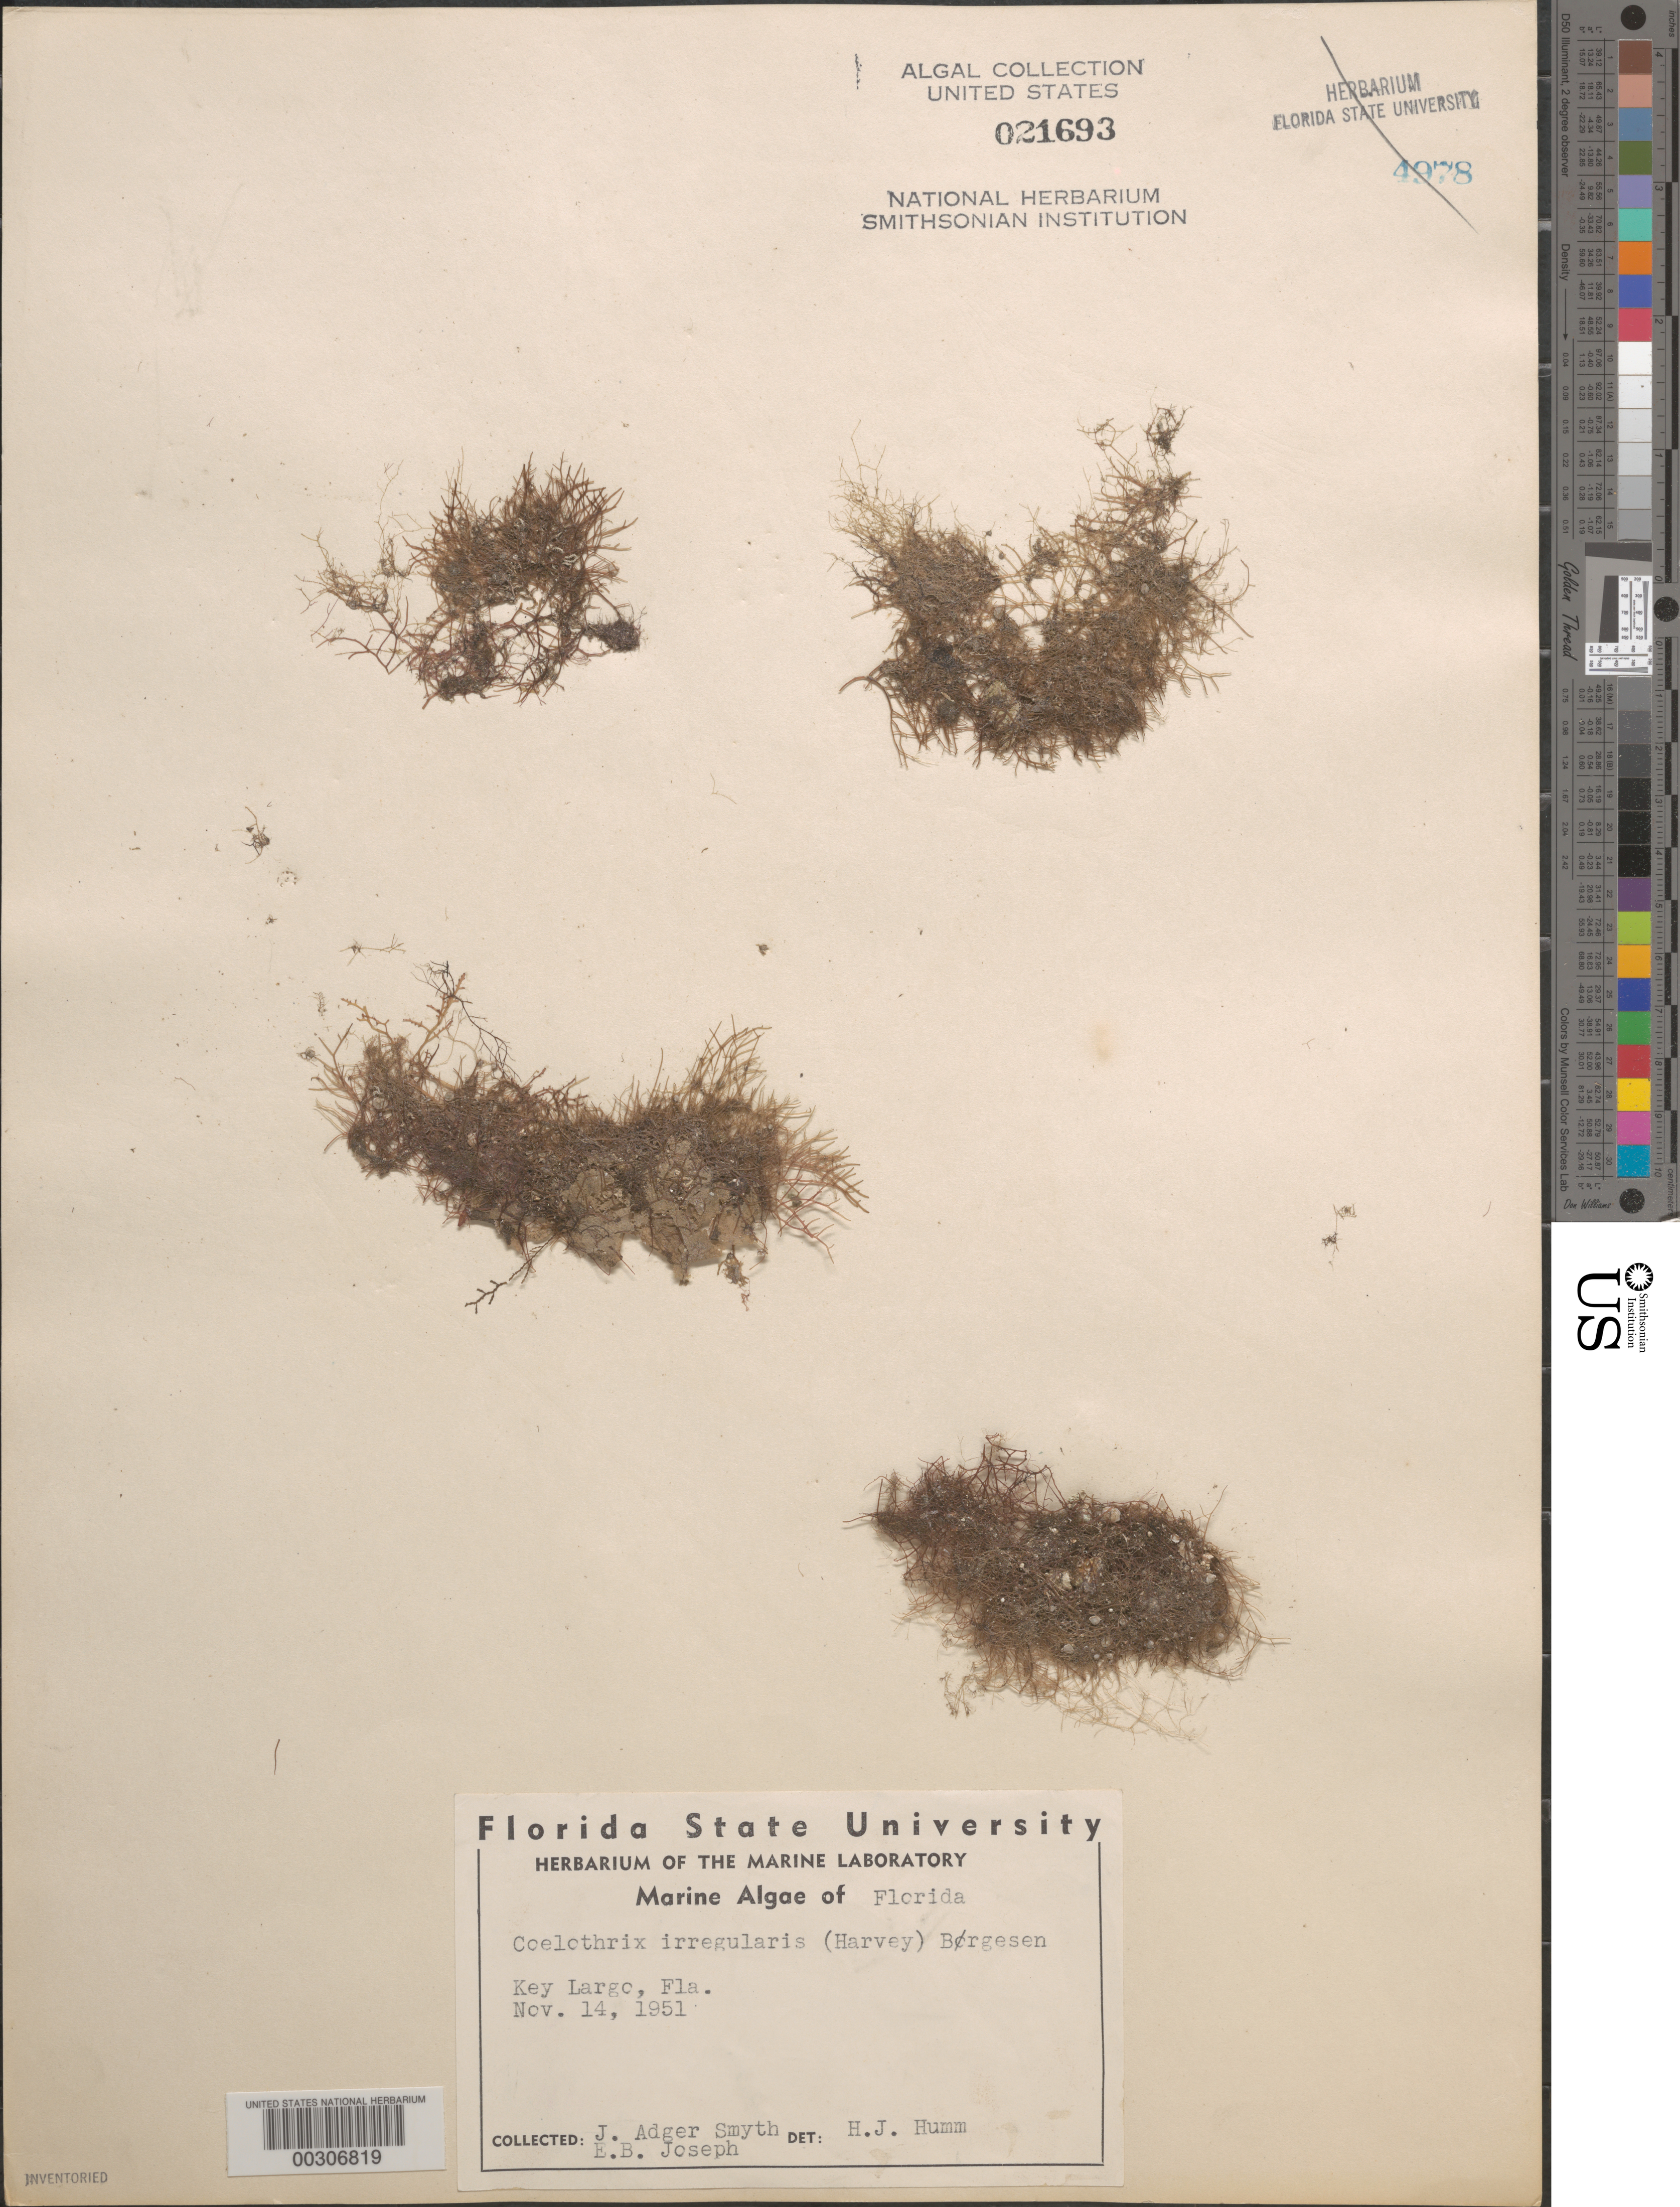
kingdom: Plantae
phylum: Rhodophyta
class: Florideophyceae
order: Rhodymeniales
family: Champiaceae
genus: Coelothrix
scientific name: Coelothrix irregularis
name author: (Harv.) Børgesen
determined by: Humm, Harold J.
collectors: J. Smyth & E. Joseph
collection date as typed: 14 Nov 1951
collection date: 1951-11-14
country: United States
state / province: Florida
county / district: Monroe County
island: Key Largo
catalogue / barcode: US 21693